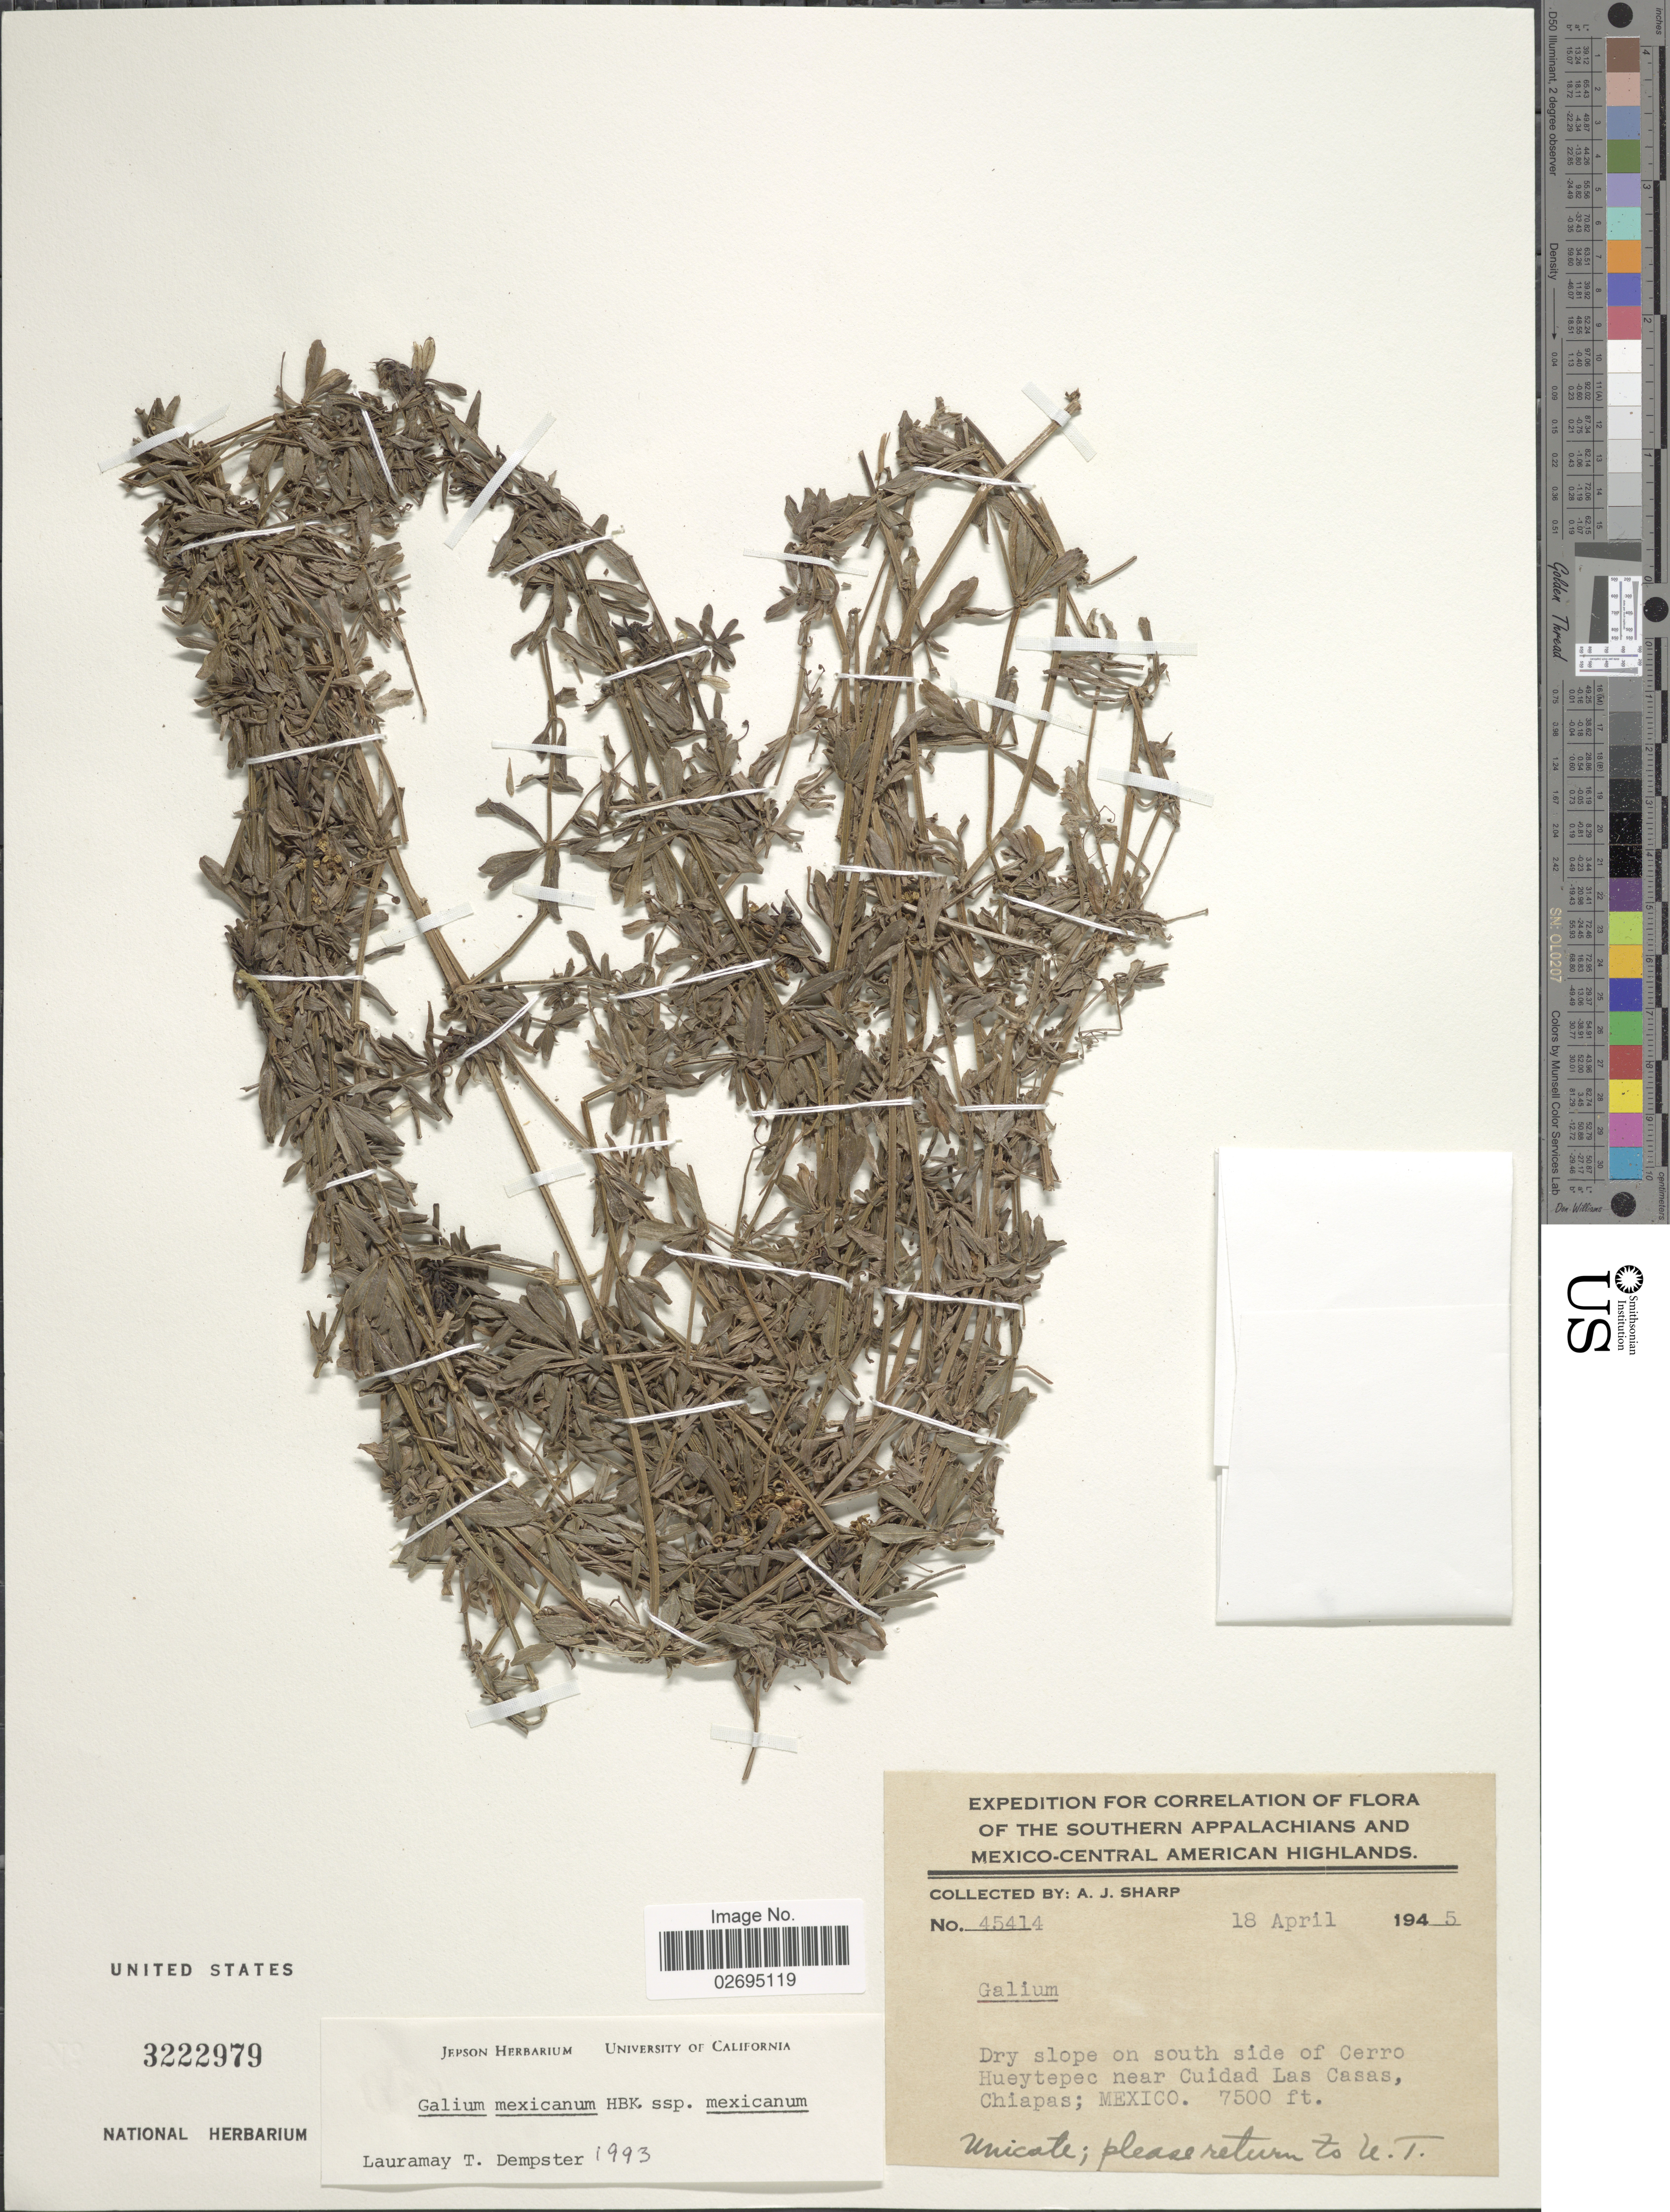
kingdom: Plantae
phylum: Tracheophyta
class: Magnoliopsida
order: Gentianales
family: Rubiaceae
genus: Galium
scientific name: Galium mexicanum subsp. mexicanum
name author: Kunth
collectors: A. J. Sharp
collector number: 45414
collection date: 1945-04-18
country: Mexico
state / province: Chiapas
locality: Southern Appalachians and Mexico-Central American Highlands. South side of Cerro Hueytepec near Cuidad Las Casas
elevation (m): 2286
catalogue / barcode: US 3222979